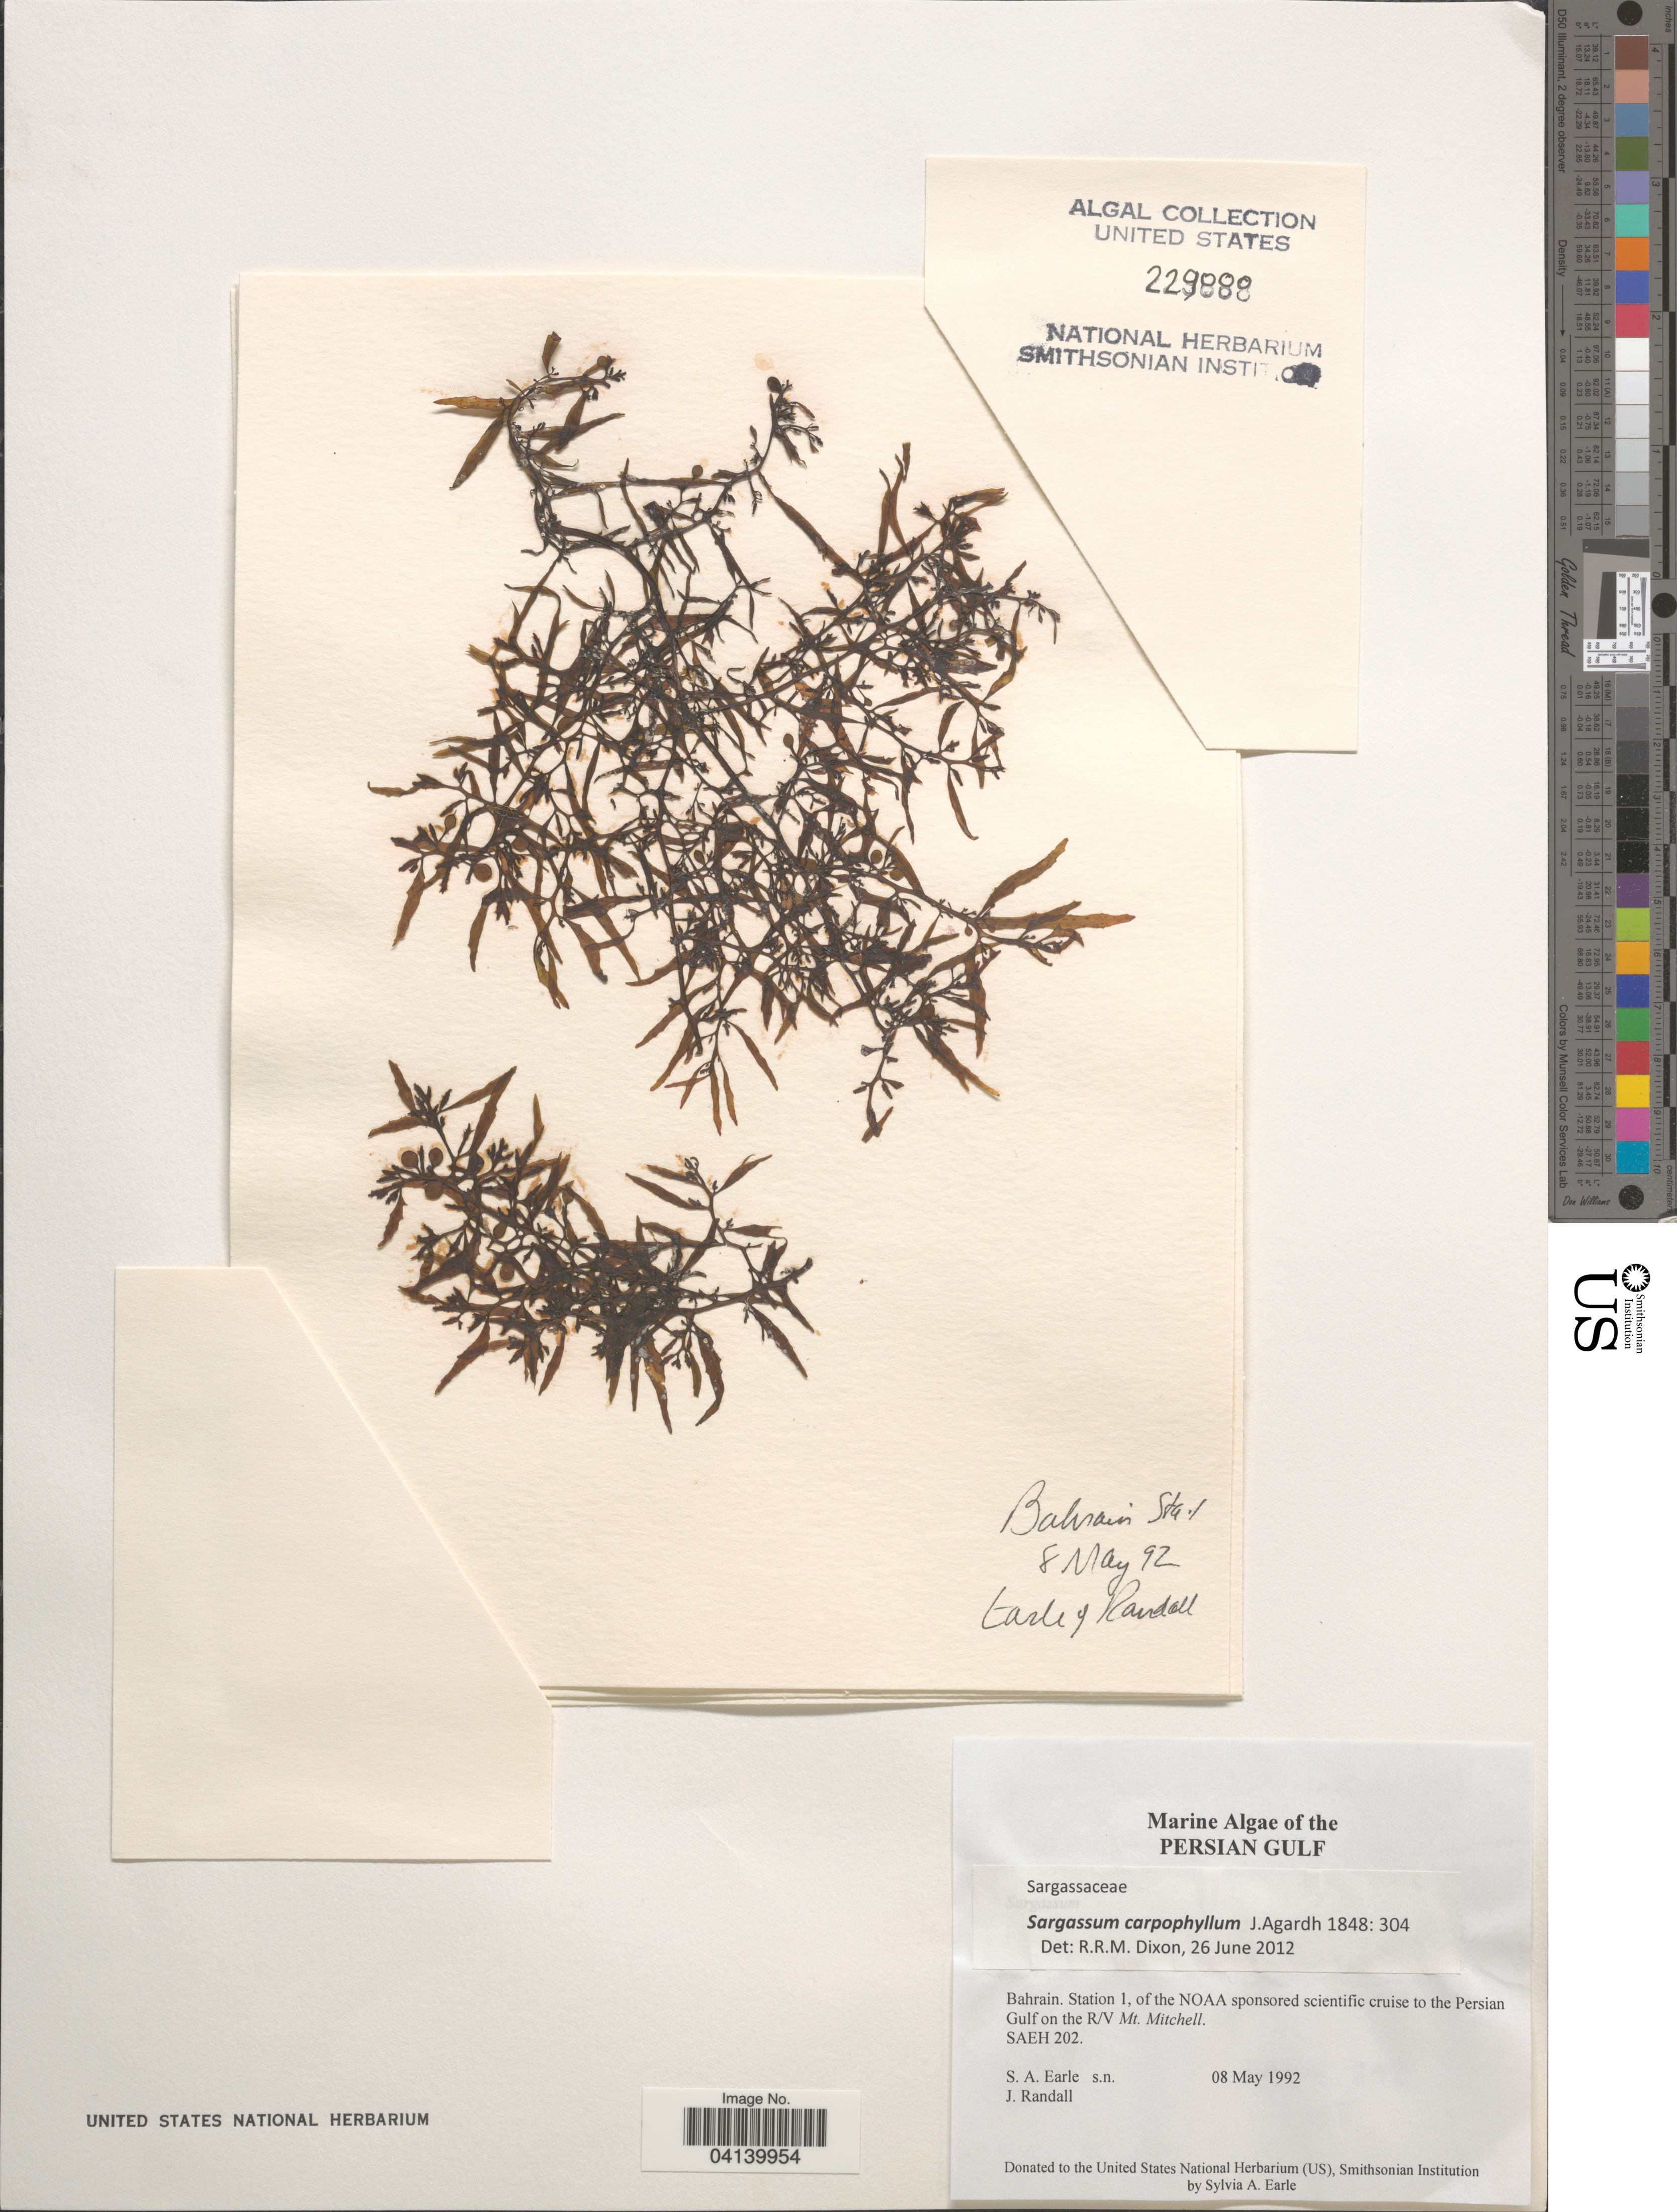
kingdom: Chromista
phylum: Ochrophyta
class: Phaeophyceae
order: Fucales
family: Sargassaceae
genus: Sargassum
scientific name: Sargassum carpophyllum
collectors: S. A. Earle & J. Randall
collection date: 1992-05-08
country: Bahrain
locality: Persian Gulf. Station 1, of the NOAA sponsored scientific cruise to the Persian Gulf on the R/V Mt. Mitchell.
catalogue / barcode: US 229888